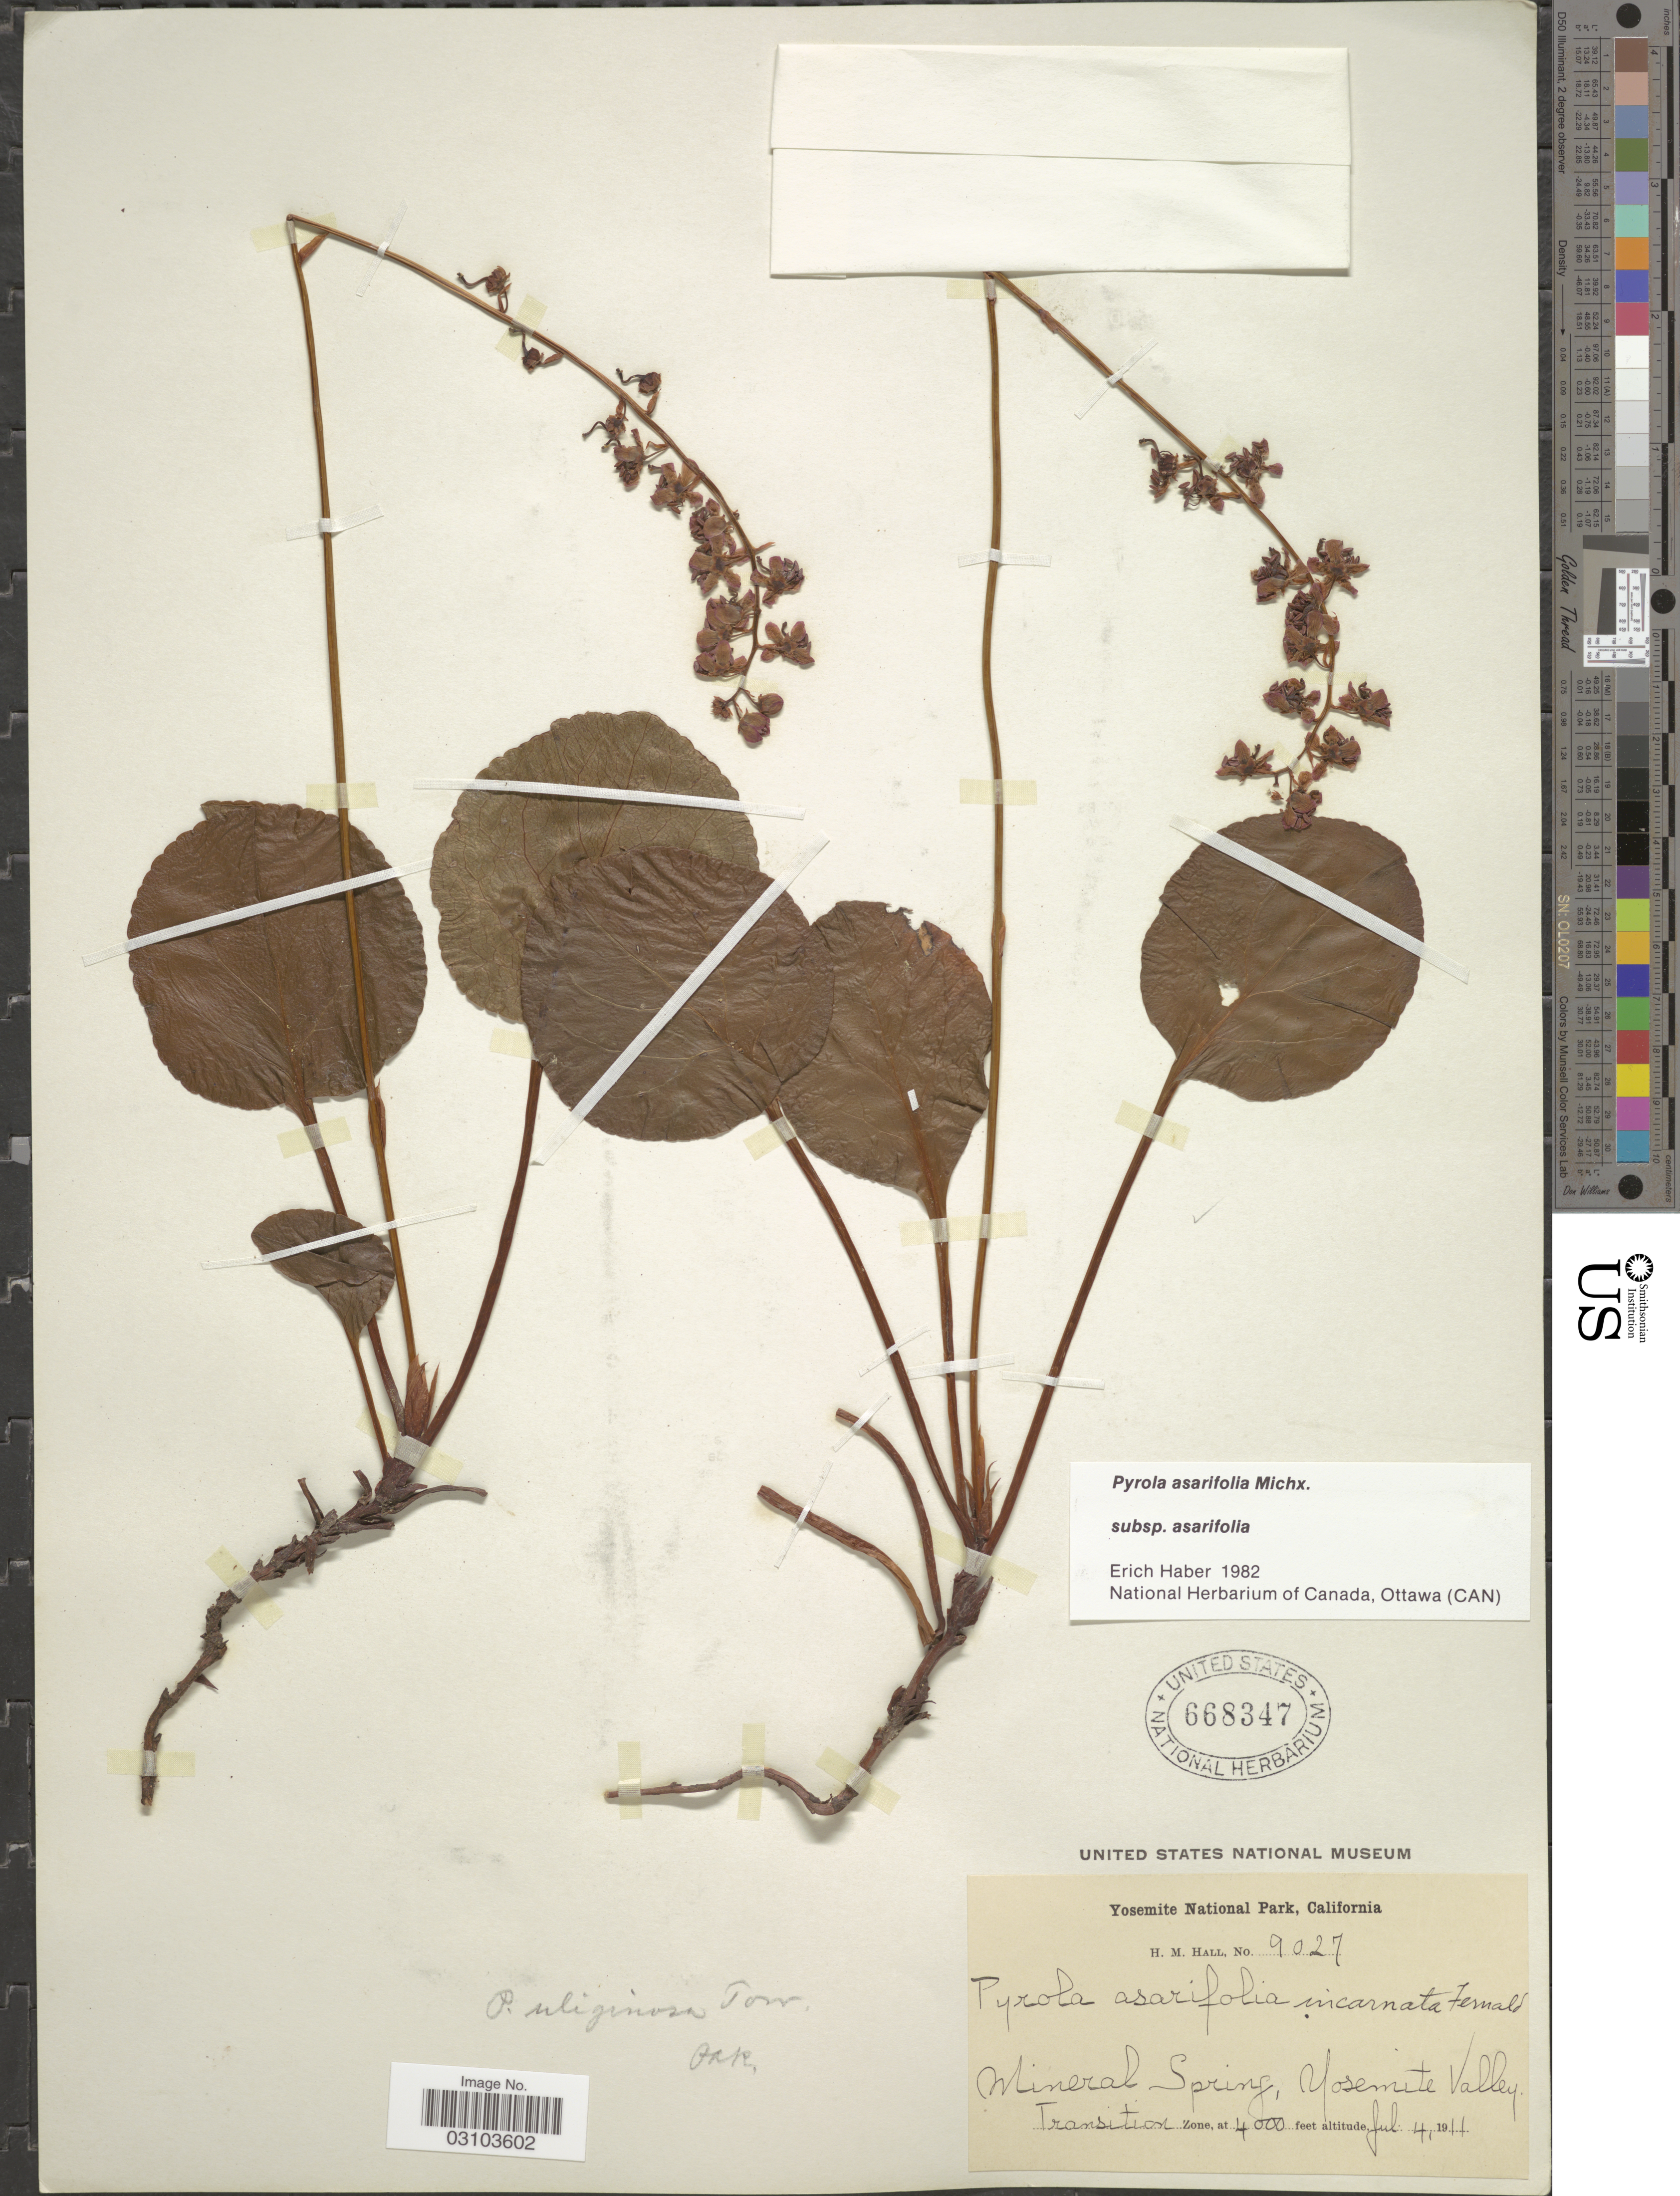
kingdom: Plantae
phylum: Tracheophyta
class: Magnoliopsida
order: Ericales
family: Ericaceae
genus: Pyrola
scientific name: Pyrola asarifolia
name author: Michx.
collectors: H. M. Hall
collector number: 9027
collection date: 1911-07-04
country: United States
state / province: California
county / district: Mariposa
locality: Yosemite National Park, Mineral Spring, Yosemite Valley. Transition Zone.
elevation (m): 1219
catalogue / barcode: US 668347